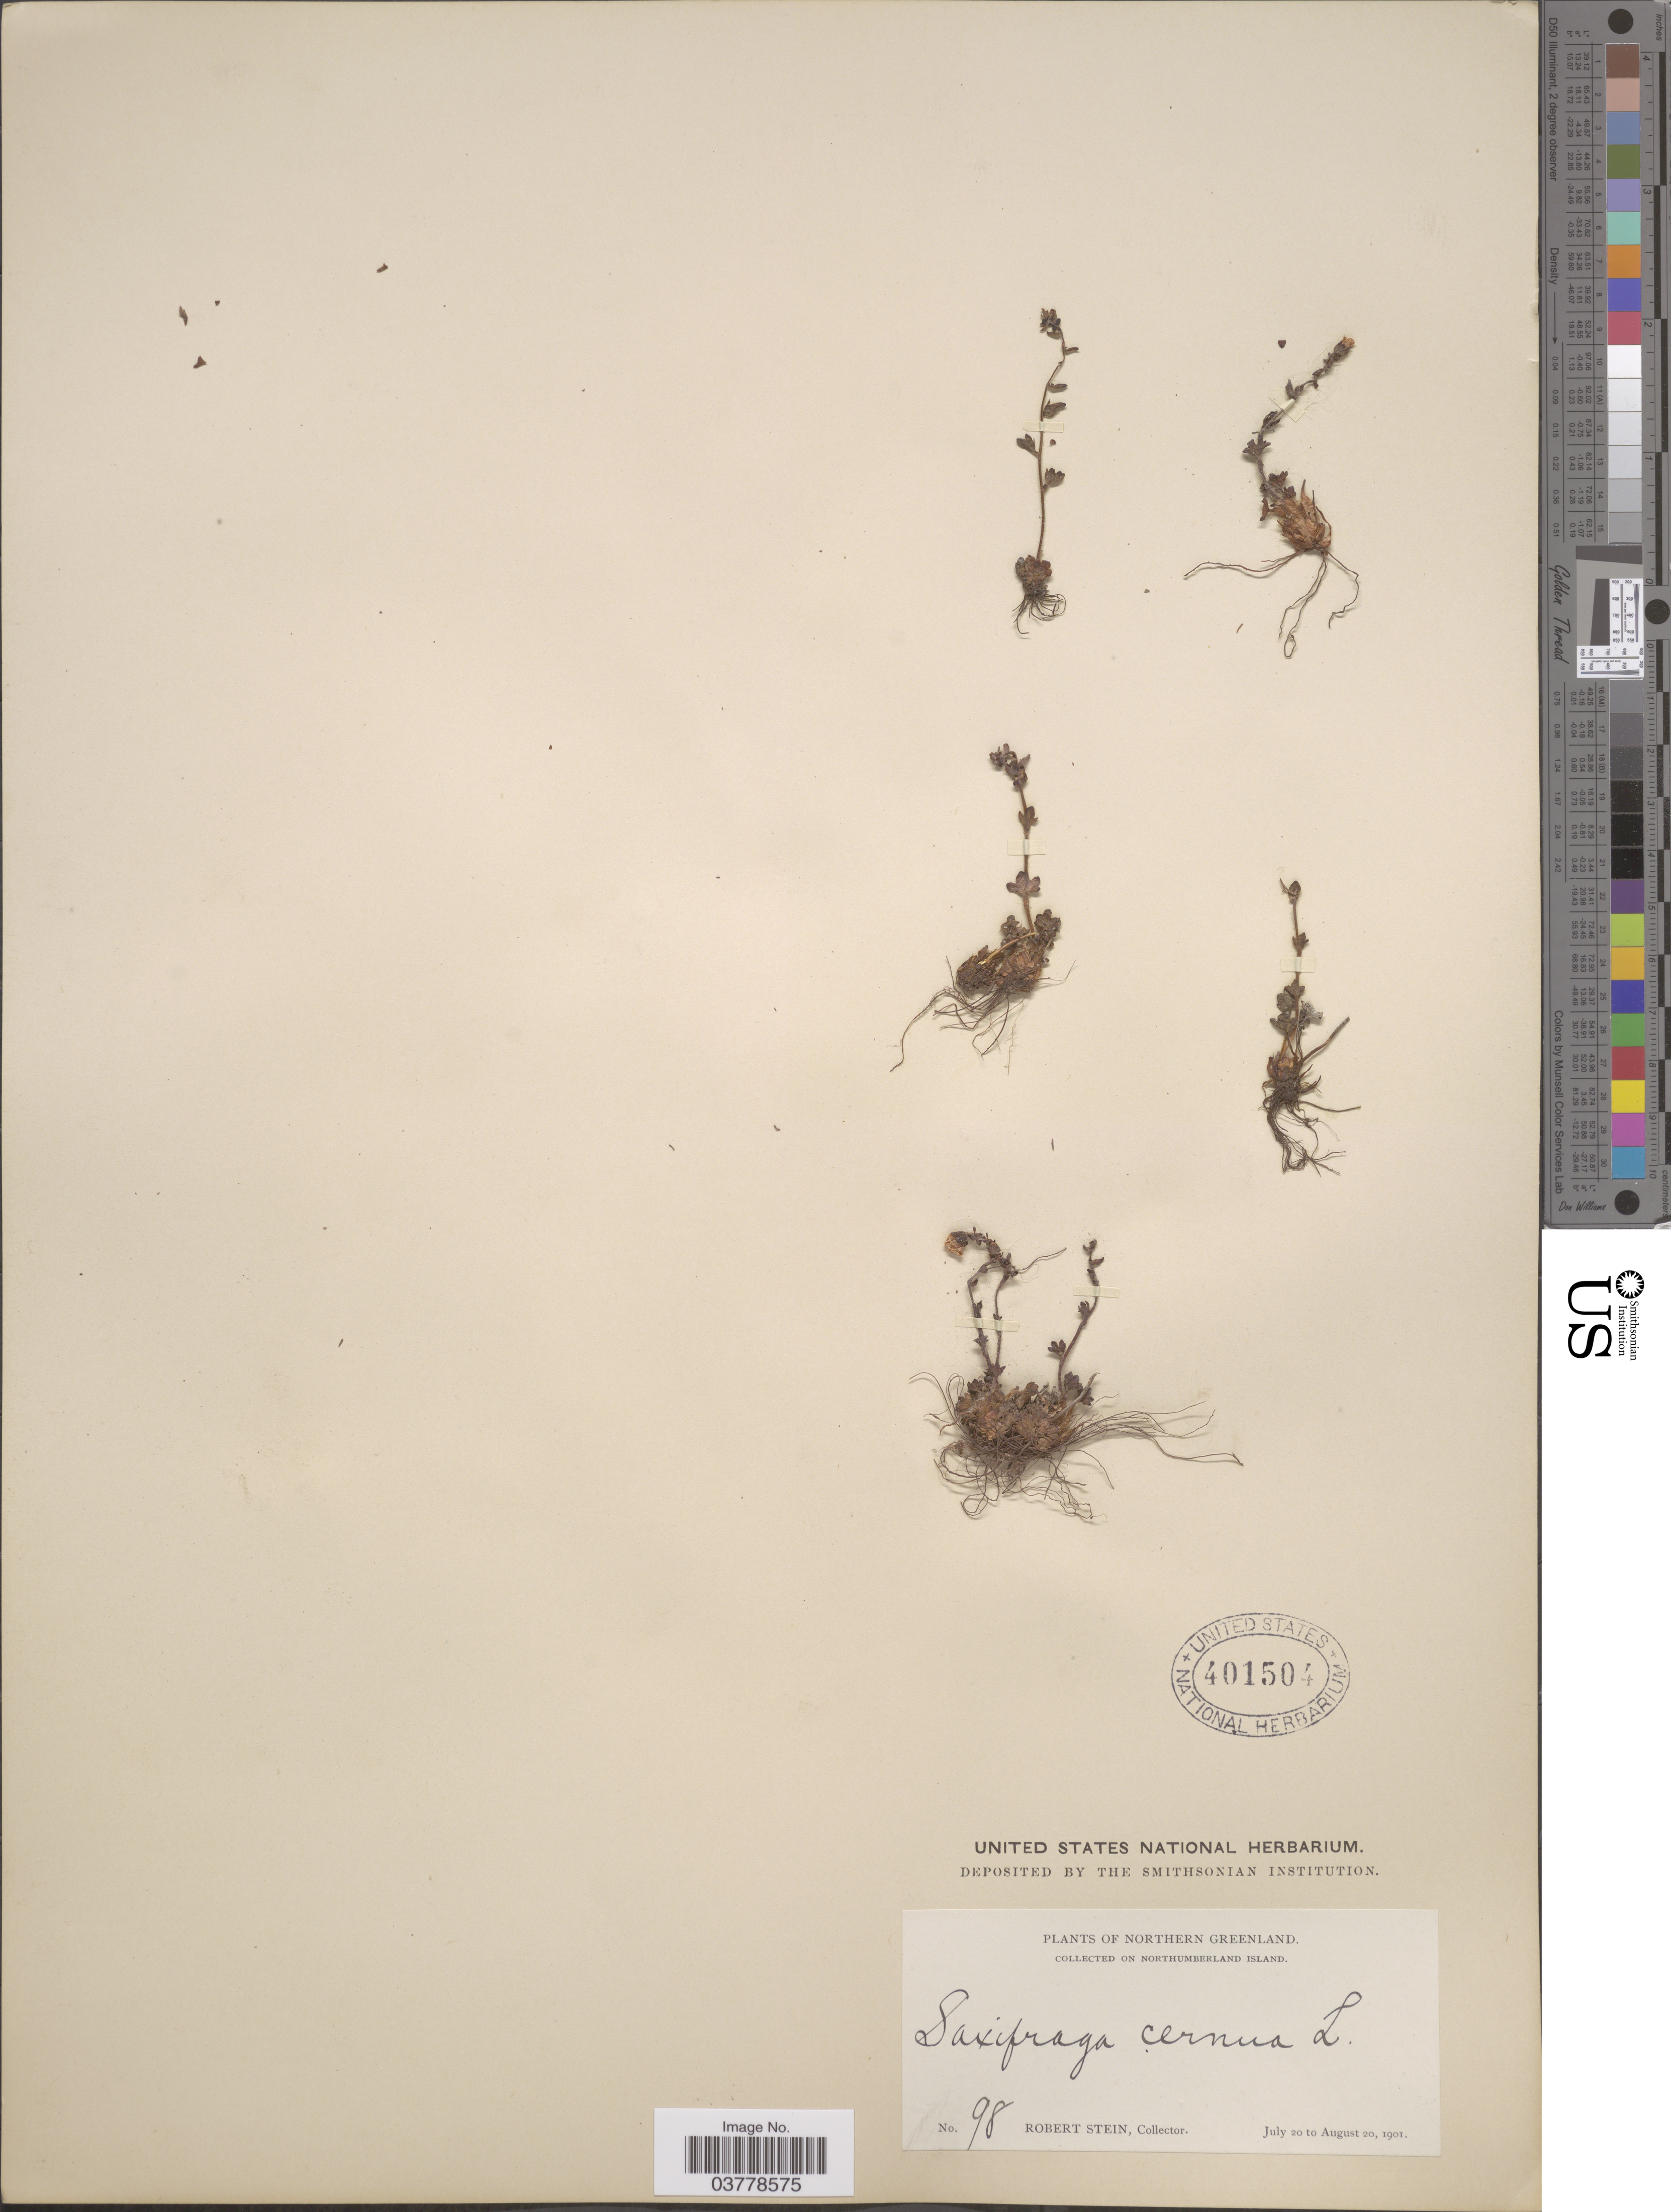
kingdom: Plantae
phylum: Tracheophyta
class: Magnoliopsida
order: Saxifragales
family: Saxifragaceae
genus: Saxifraga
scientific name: Saxifraga cernua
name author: L.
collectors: R. Stein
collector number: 98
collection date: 1901-07-20/1901-08-20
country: Greenland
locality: Northern Greenland. Northumberland Island.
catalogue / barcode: US 401504